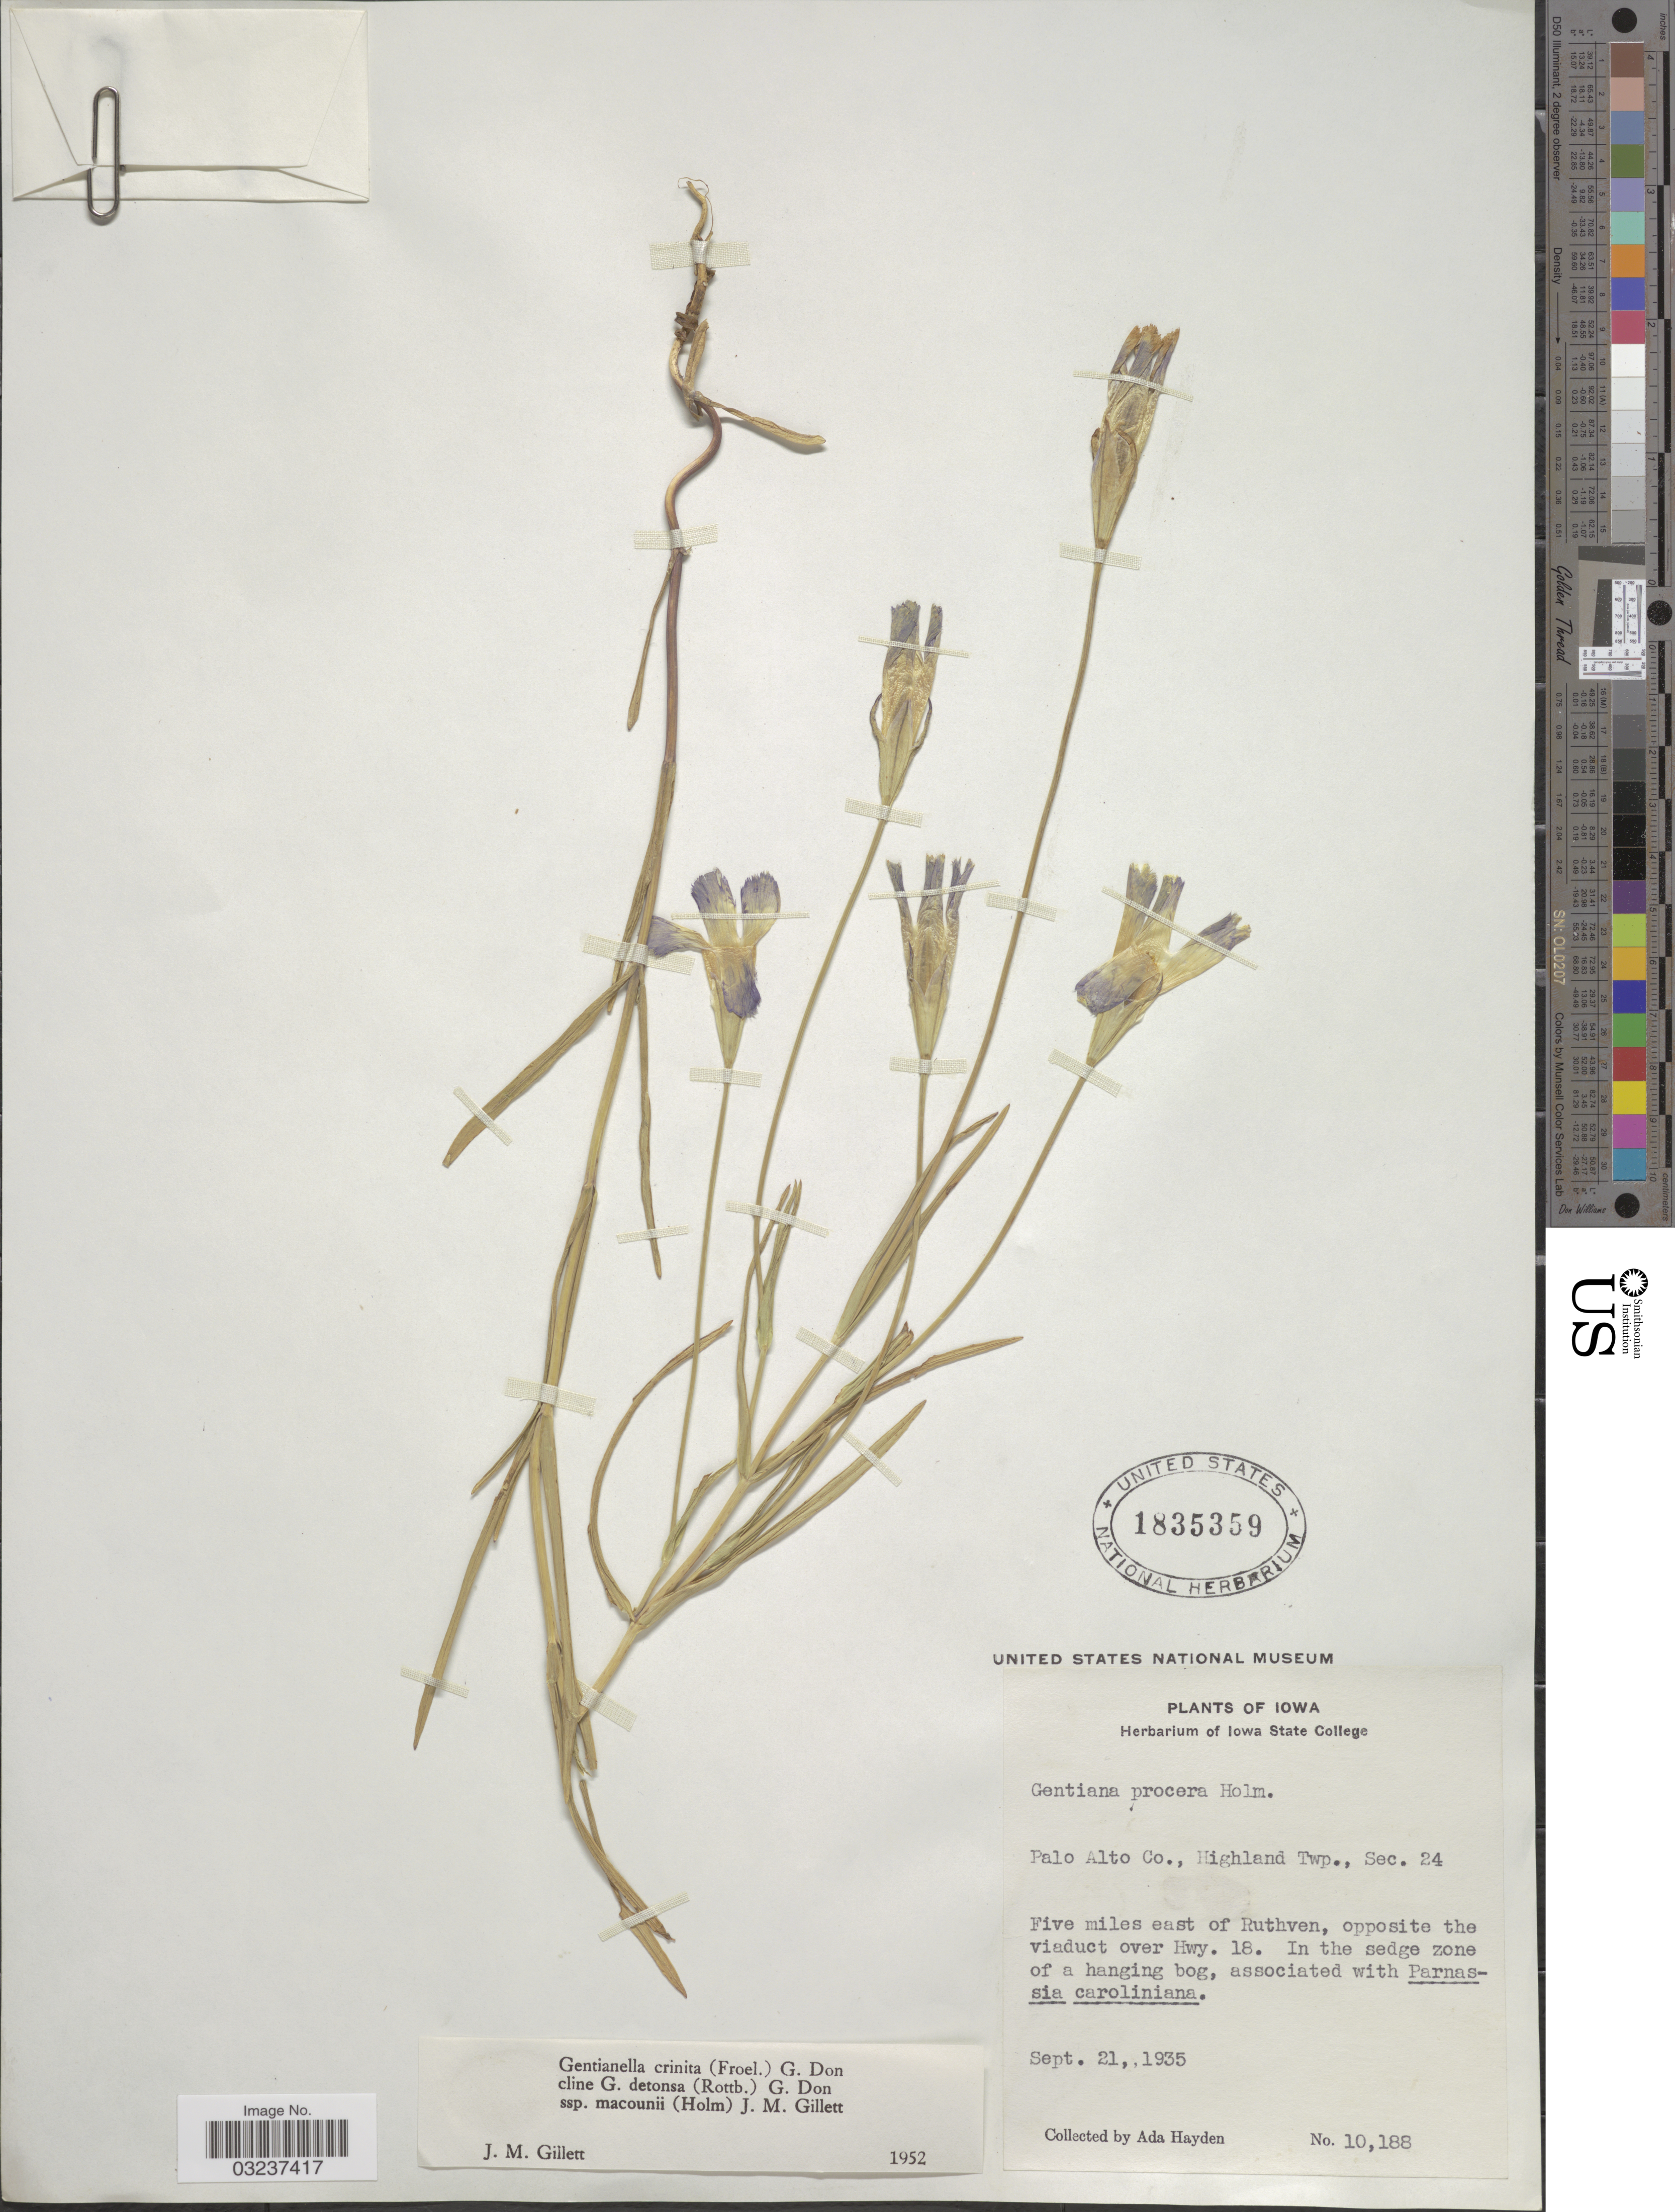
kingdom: Plantae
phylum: Tracheophyta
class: Magnoliopsida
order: Gentianales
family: Gentianaceae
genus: Gentianella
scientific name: Gentianella crinita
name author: (Froel.) G. Don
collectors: Ada Hayden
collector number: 10188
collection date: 1935-09-21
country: United States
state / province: Iowa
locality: Palo Alto Co., Highland Twp., Sec. 24. Five miles east of Ruthven, opposite the viaduct over Hwy. 18.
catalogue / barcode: US 1835359